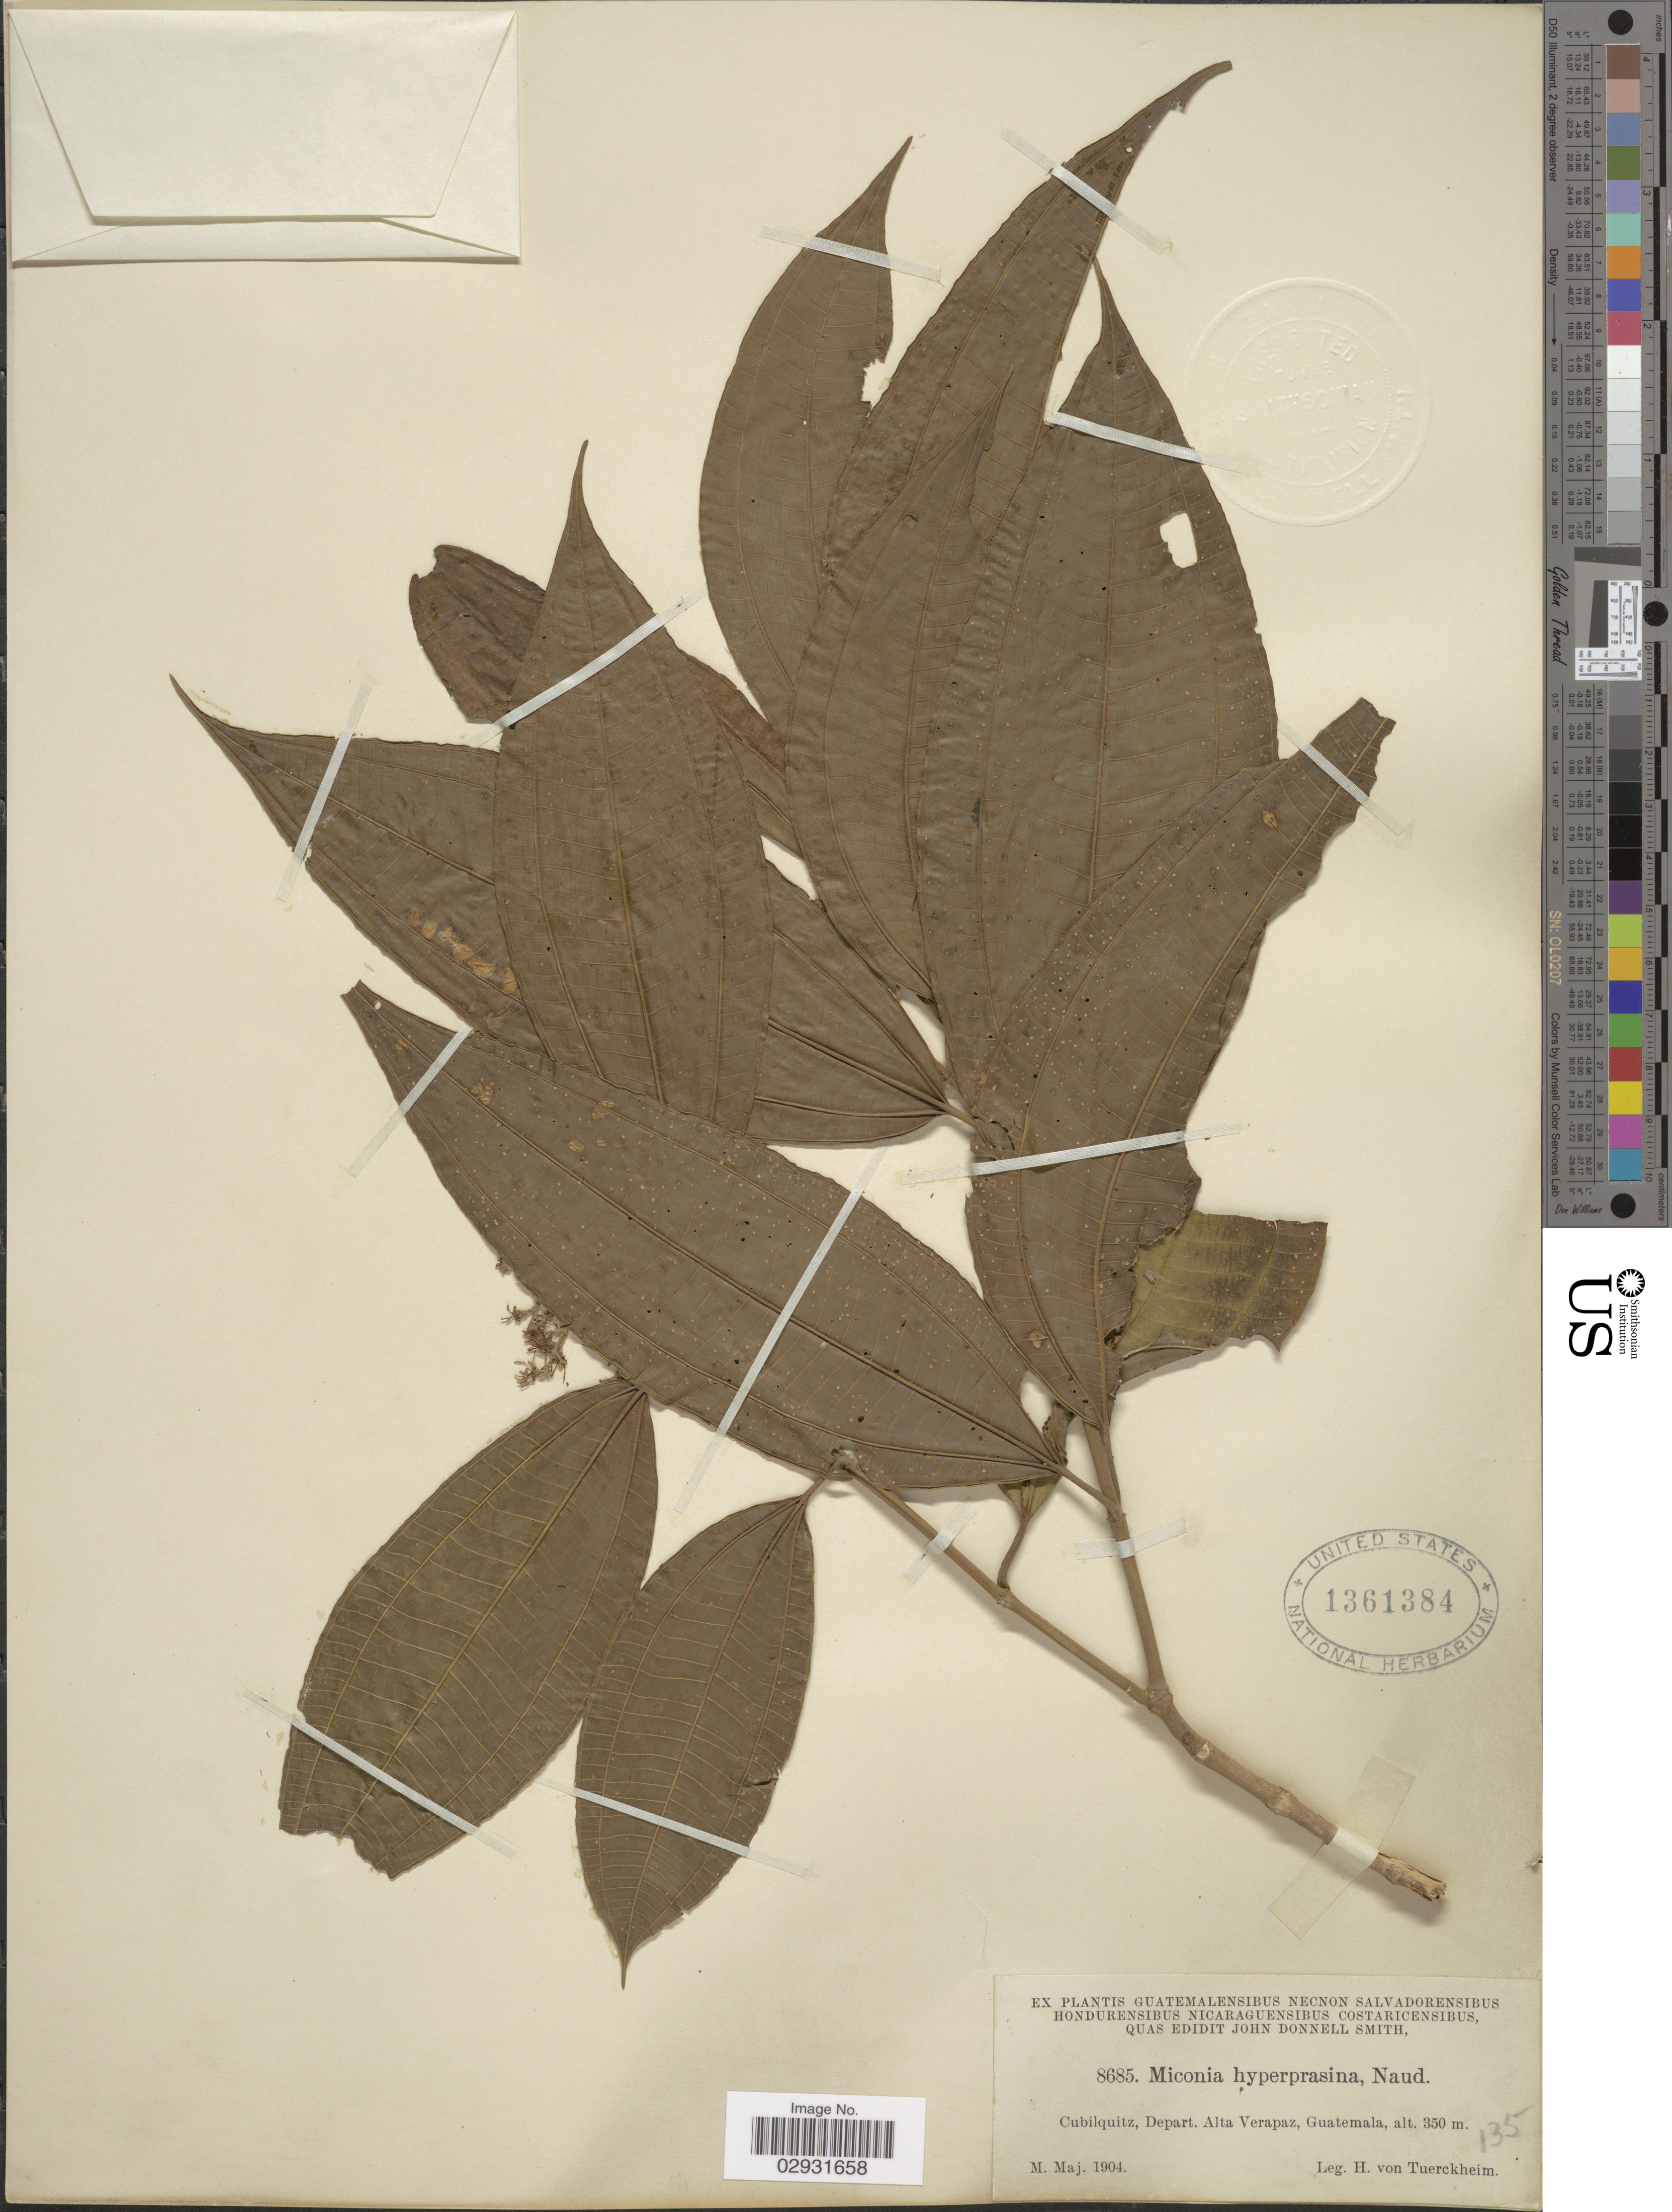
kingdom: Plantae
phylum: Tracheophyta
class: Magnoliopsida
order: Myrtales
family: Melastomataceae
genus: Miconia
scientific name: Miconia affinis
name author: DC.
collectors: H. von Türckheim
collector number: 8685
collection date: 1904-05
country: Guatemala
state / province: Alta Verapaz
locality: Cubilquitz, Depart. Alta Verapaz.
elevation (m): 350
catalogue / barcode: US 1361384